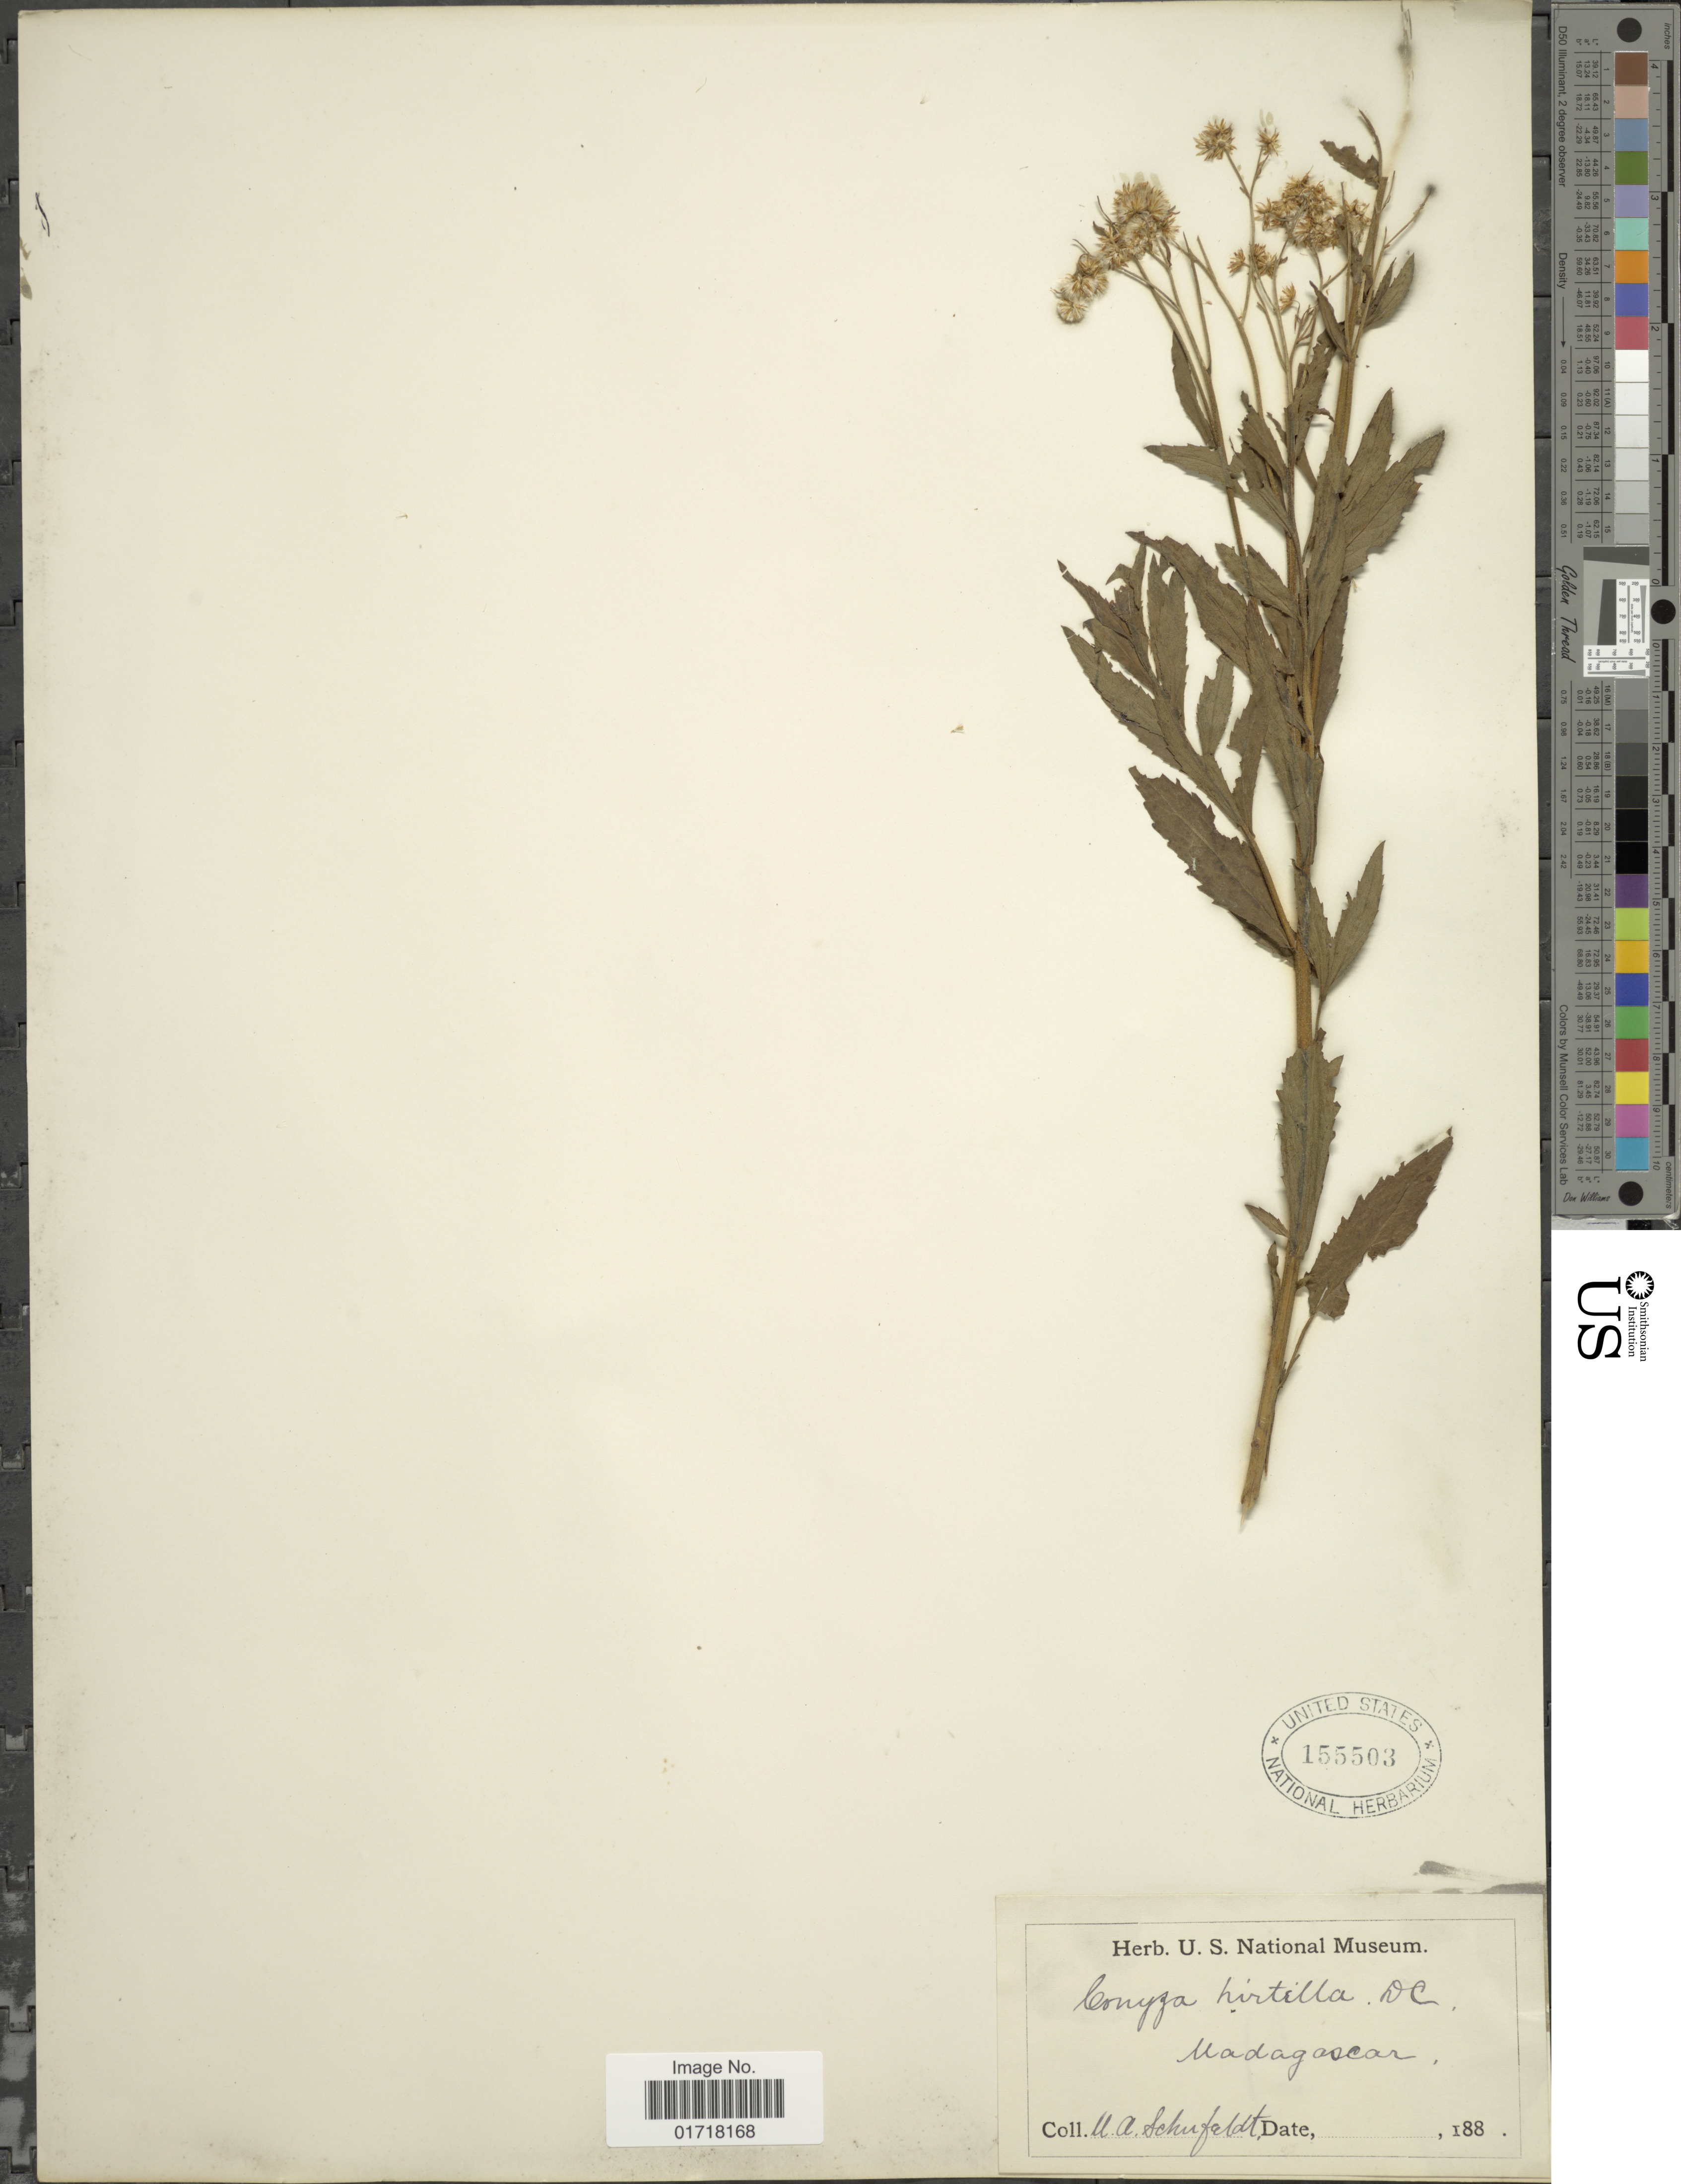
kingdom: Plantae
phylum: Tracheophyta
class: Magnoliopsida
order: Asterales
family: Asteraceae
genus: Conyza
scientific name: Conyza hirtella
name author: DC.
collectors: U. Schufeldt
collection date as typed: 188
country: Madagascar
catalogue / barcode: US 155503